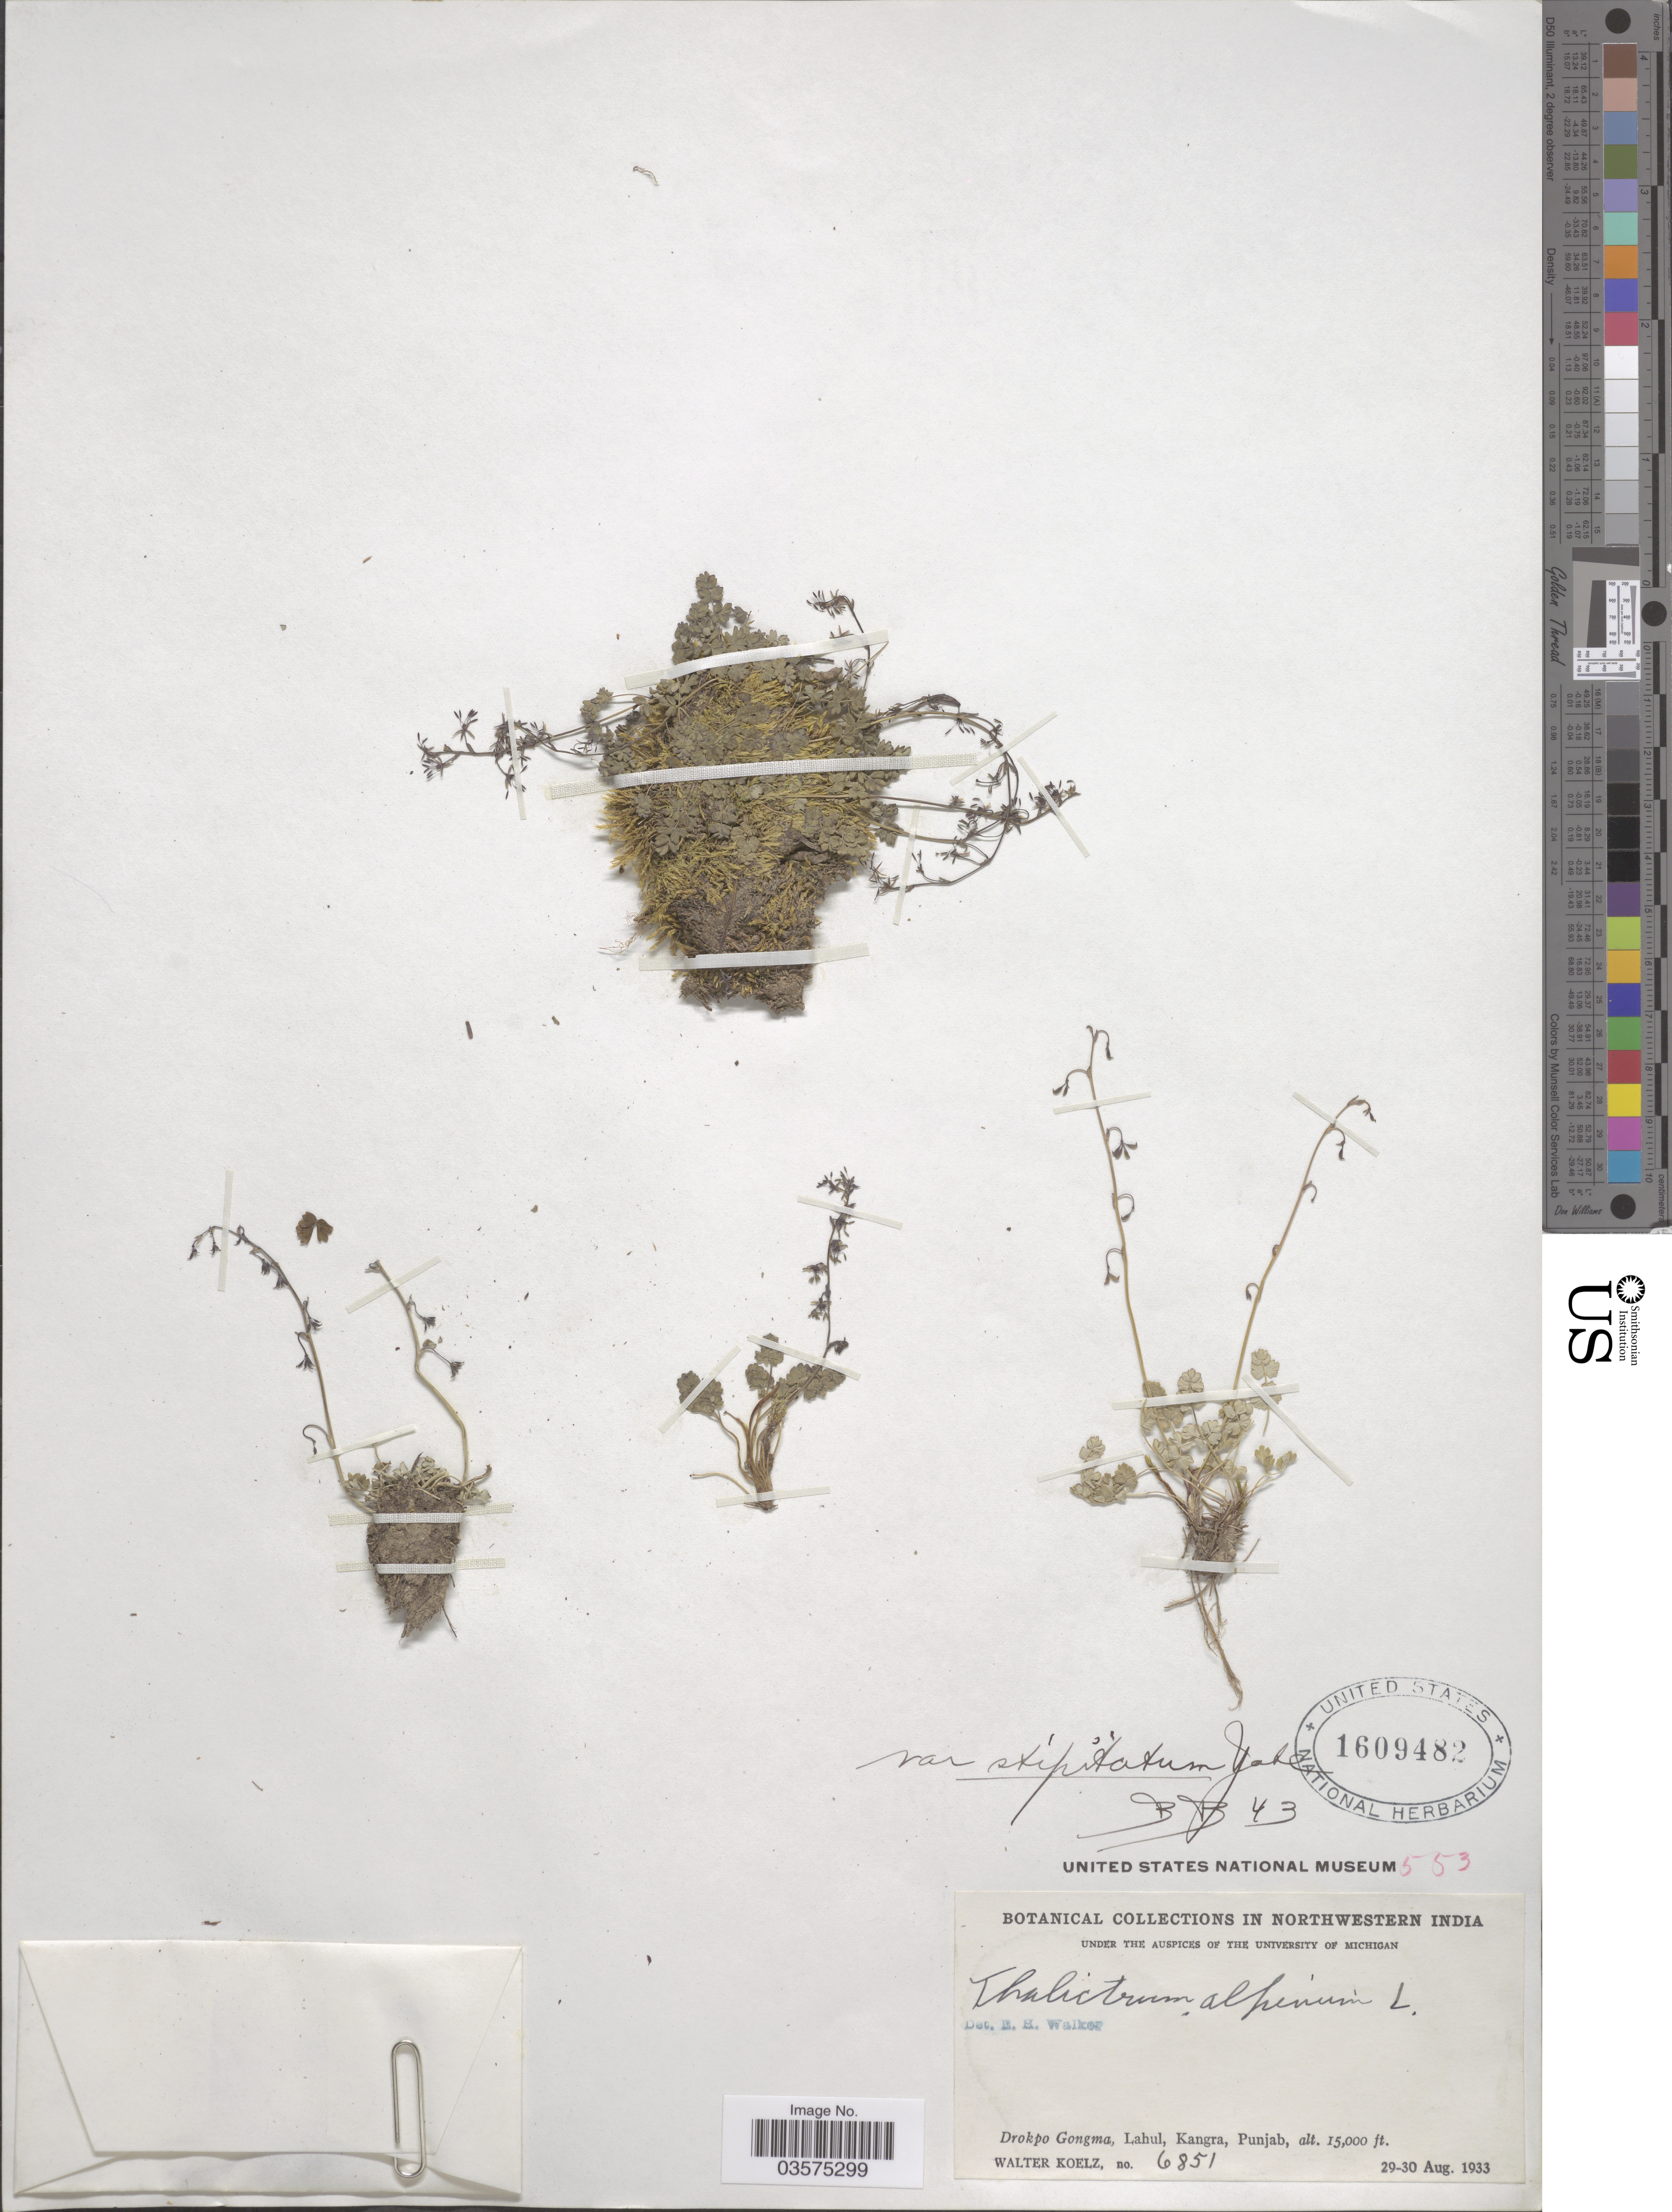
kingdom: Plantae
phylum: Tracheophyta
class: Magnoliopsida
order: Ranunculales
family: Ranunculaceae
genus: Thalictrum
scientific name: Thalictrum alpinum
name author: L.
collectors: W. N. Koelz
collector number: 6851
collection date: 1933-08-29/1933-08-30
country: India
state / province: Punjab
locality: Northwestern India. Drokpo Gongma, Lahul, Kangra.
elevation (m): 4572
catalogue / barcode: US 1609482